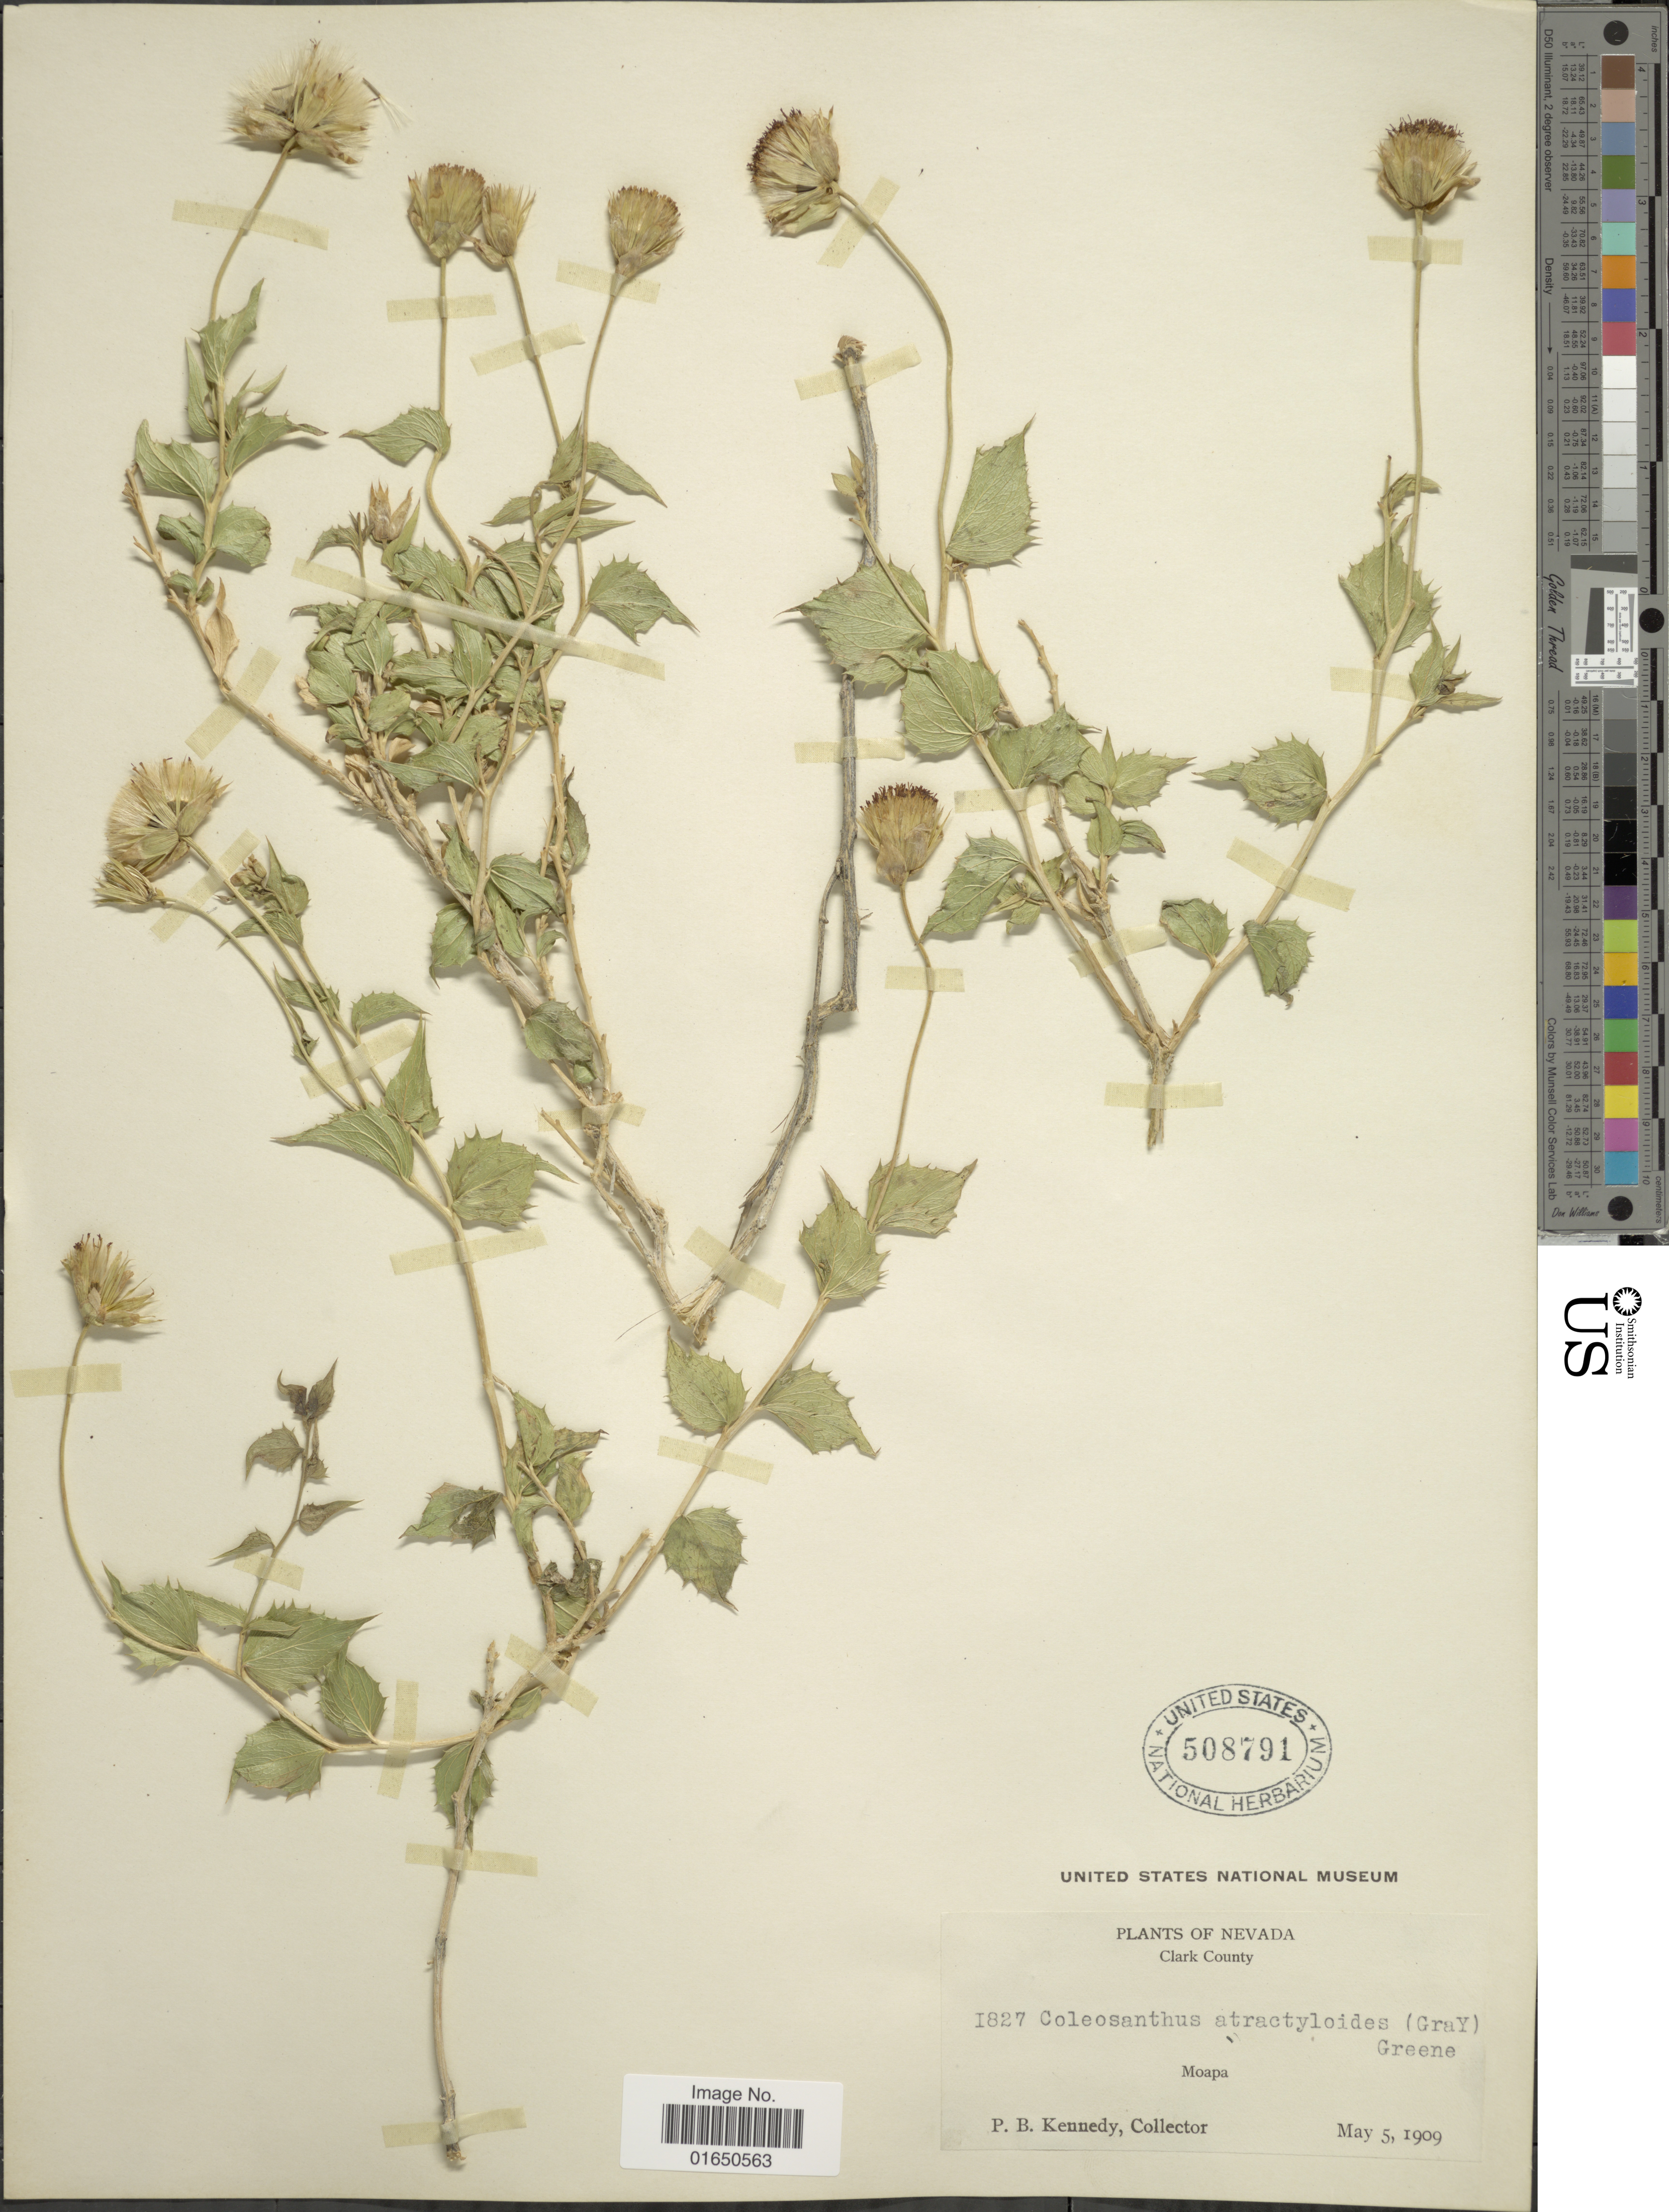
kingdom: Plantae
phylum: Tracheophyta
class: Magnoliopsida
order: Asterales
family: Asteraceae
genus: Brickellia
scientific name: Brickellia atractyloides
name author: A. Gray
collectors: P. B. Kennedy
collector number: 1827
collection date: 1909-05-05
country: United States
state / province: Nevada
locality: Clark County. Moapa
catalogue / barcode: US 508791